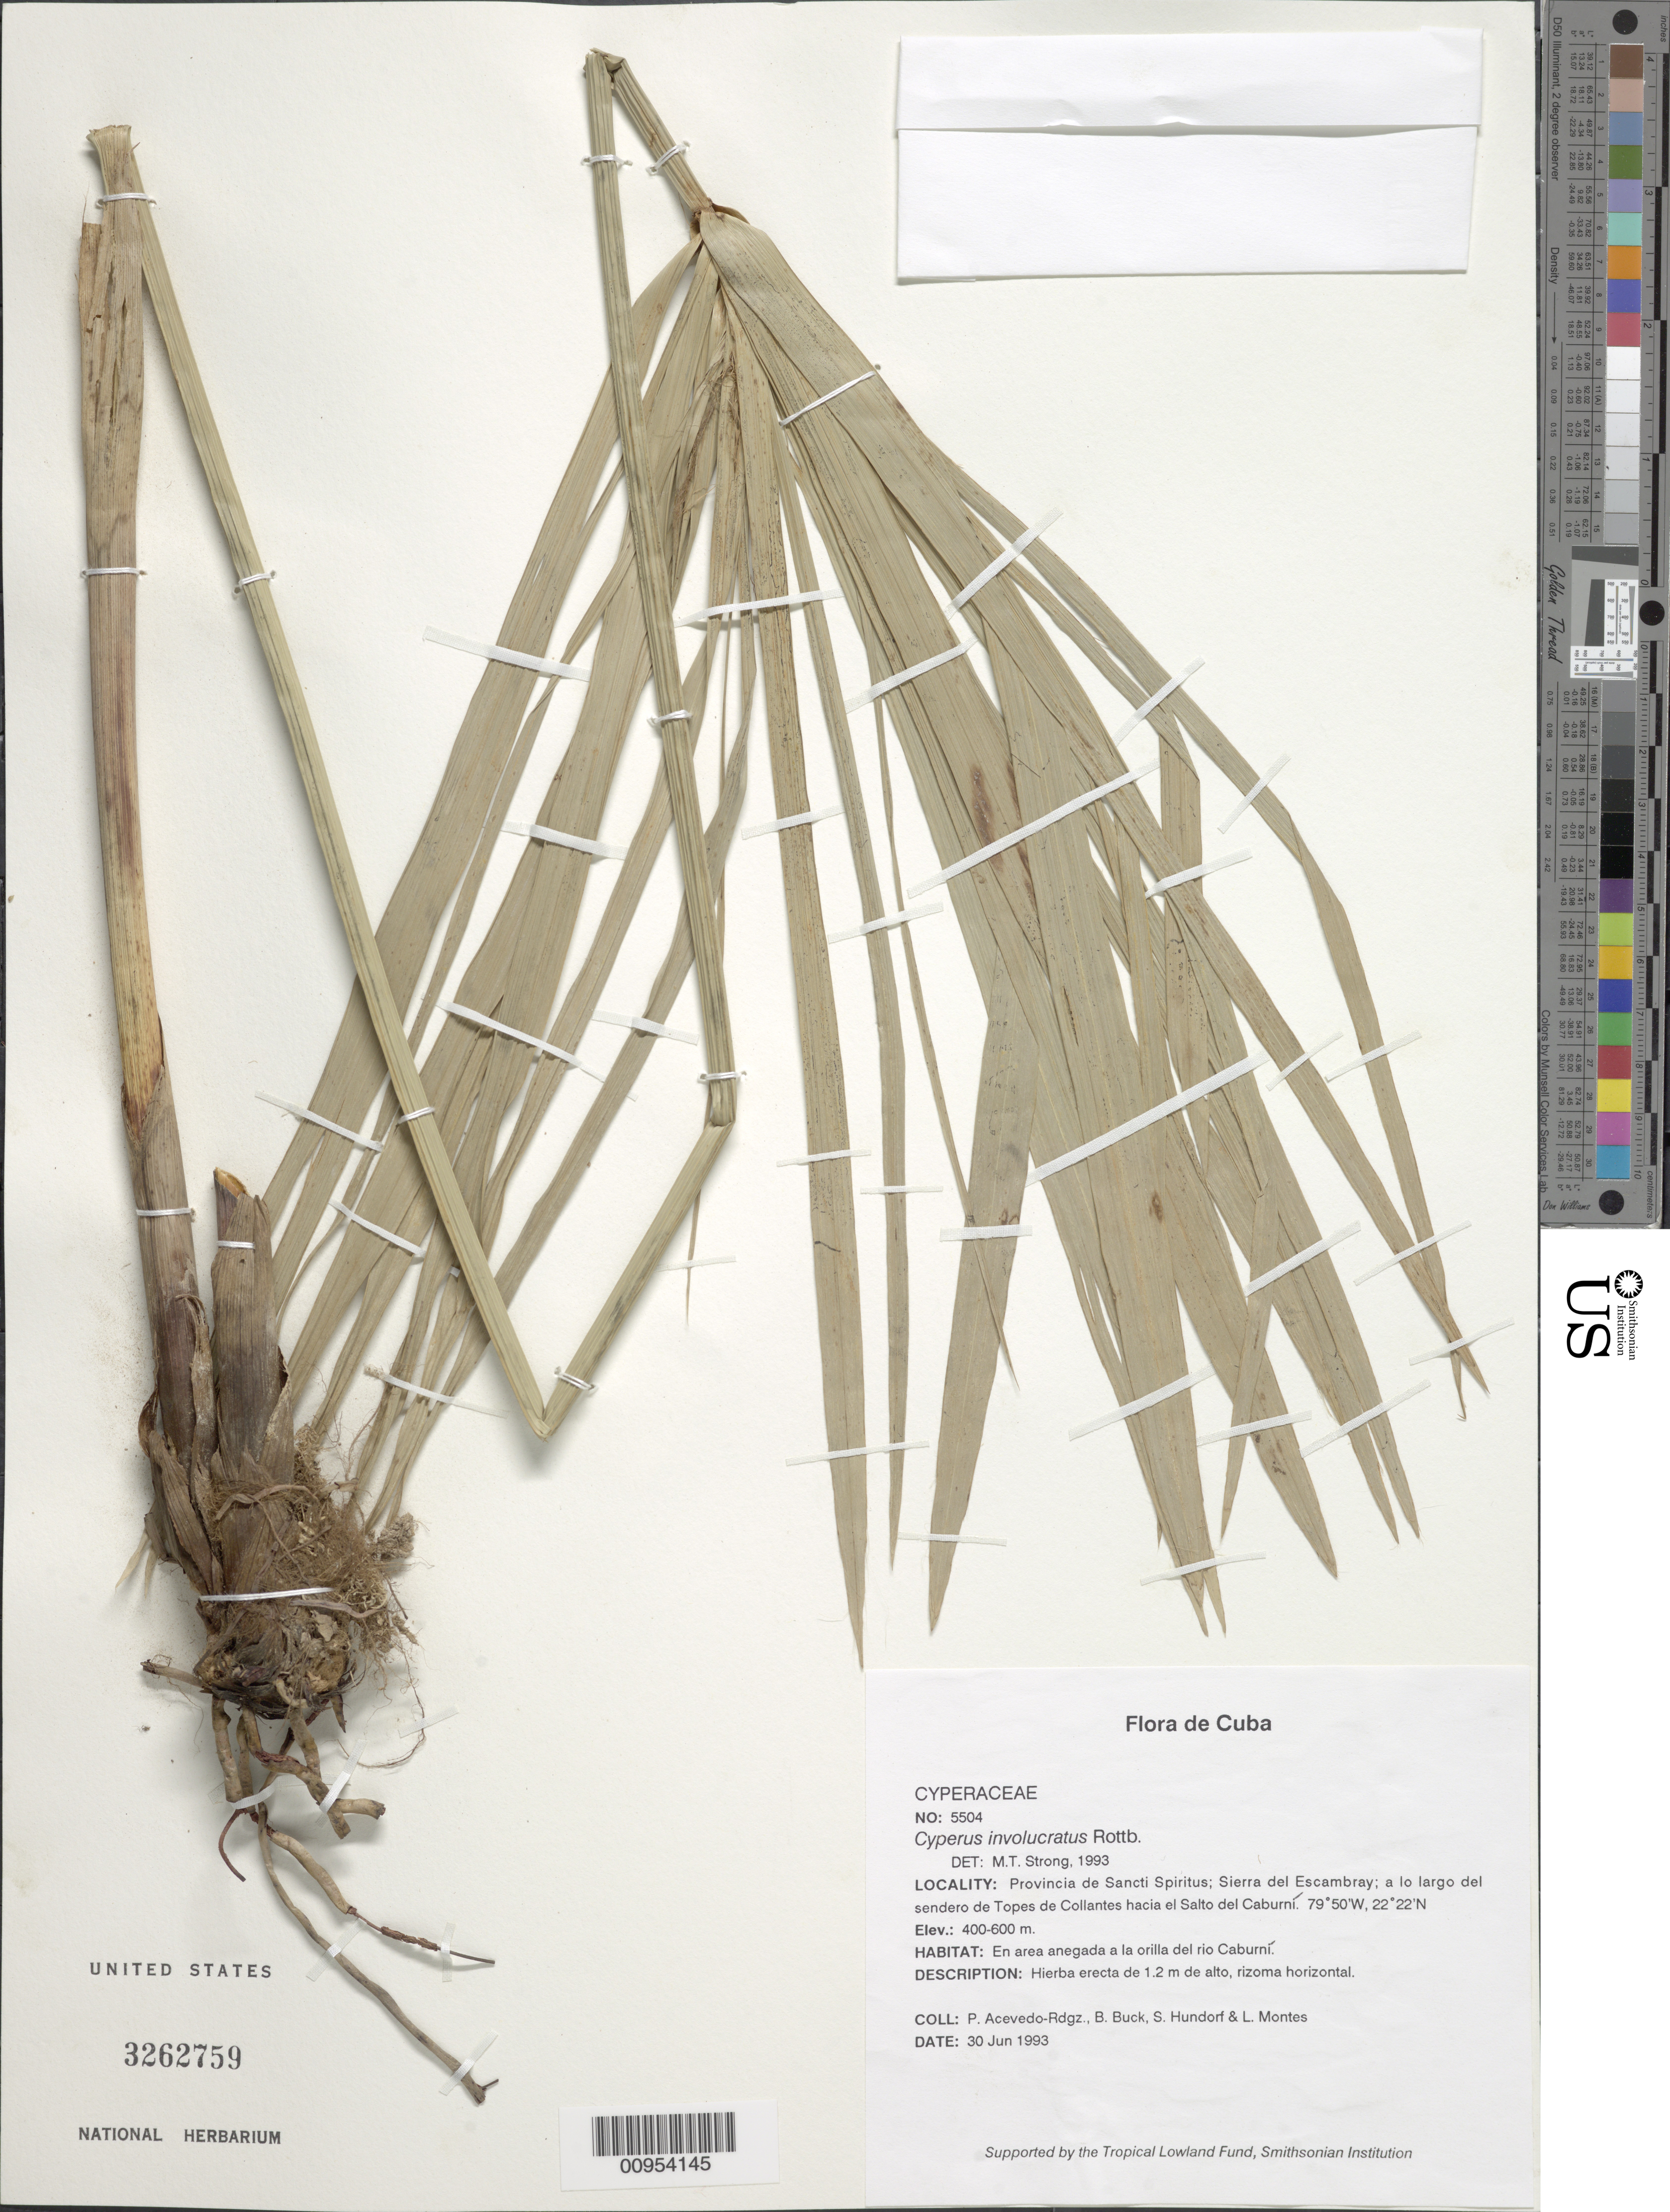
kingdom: Plantae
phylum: Tracheophyta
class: Liliopsida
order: Poales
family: Cyperaceae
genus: Cyperus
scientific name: Cyperus involucratus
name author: Rottb.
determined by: Strong, M. T., (US), Smithsonian Institution - National Museum of Natural History (UNITED STATES)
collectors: P. Acevedo-Rodr., B. Buck, S. Hundorf & L. Montes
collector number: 5504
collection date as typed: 30 Jun 1993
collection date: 1993-06-30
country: Cuba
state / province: Sancti Spiritus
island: Cuba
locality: Sierra del Escambray, a lo largo del sendero de Topes de Collantes hacia el Salto de Caburní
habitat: En area anegada a la orilla del rio Caburní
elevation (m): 400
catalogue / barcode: US 3262759